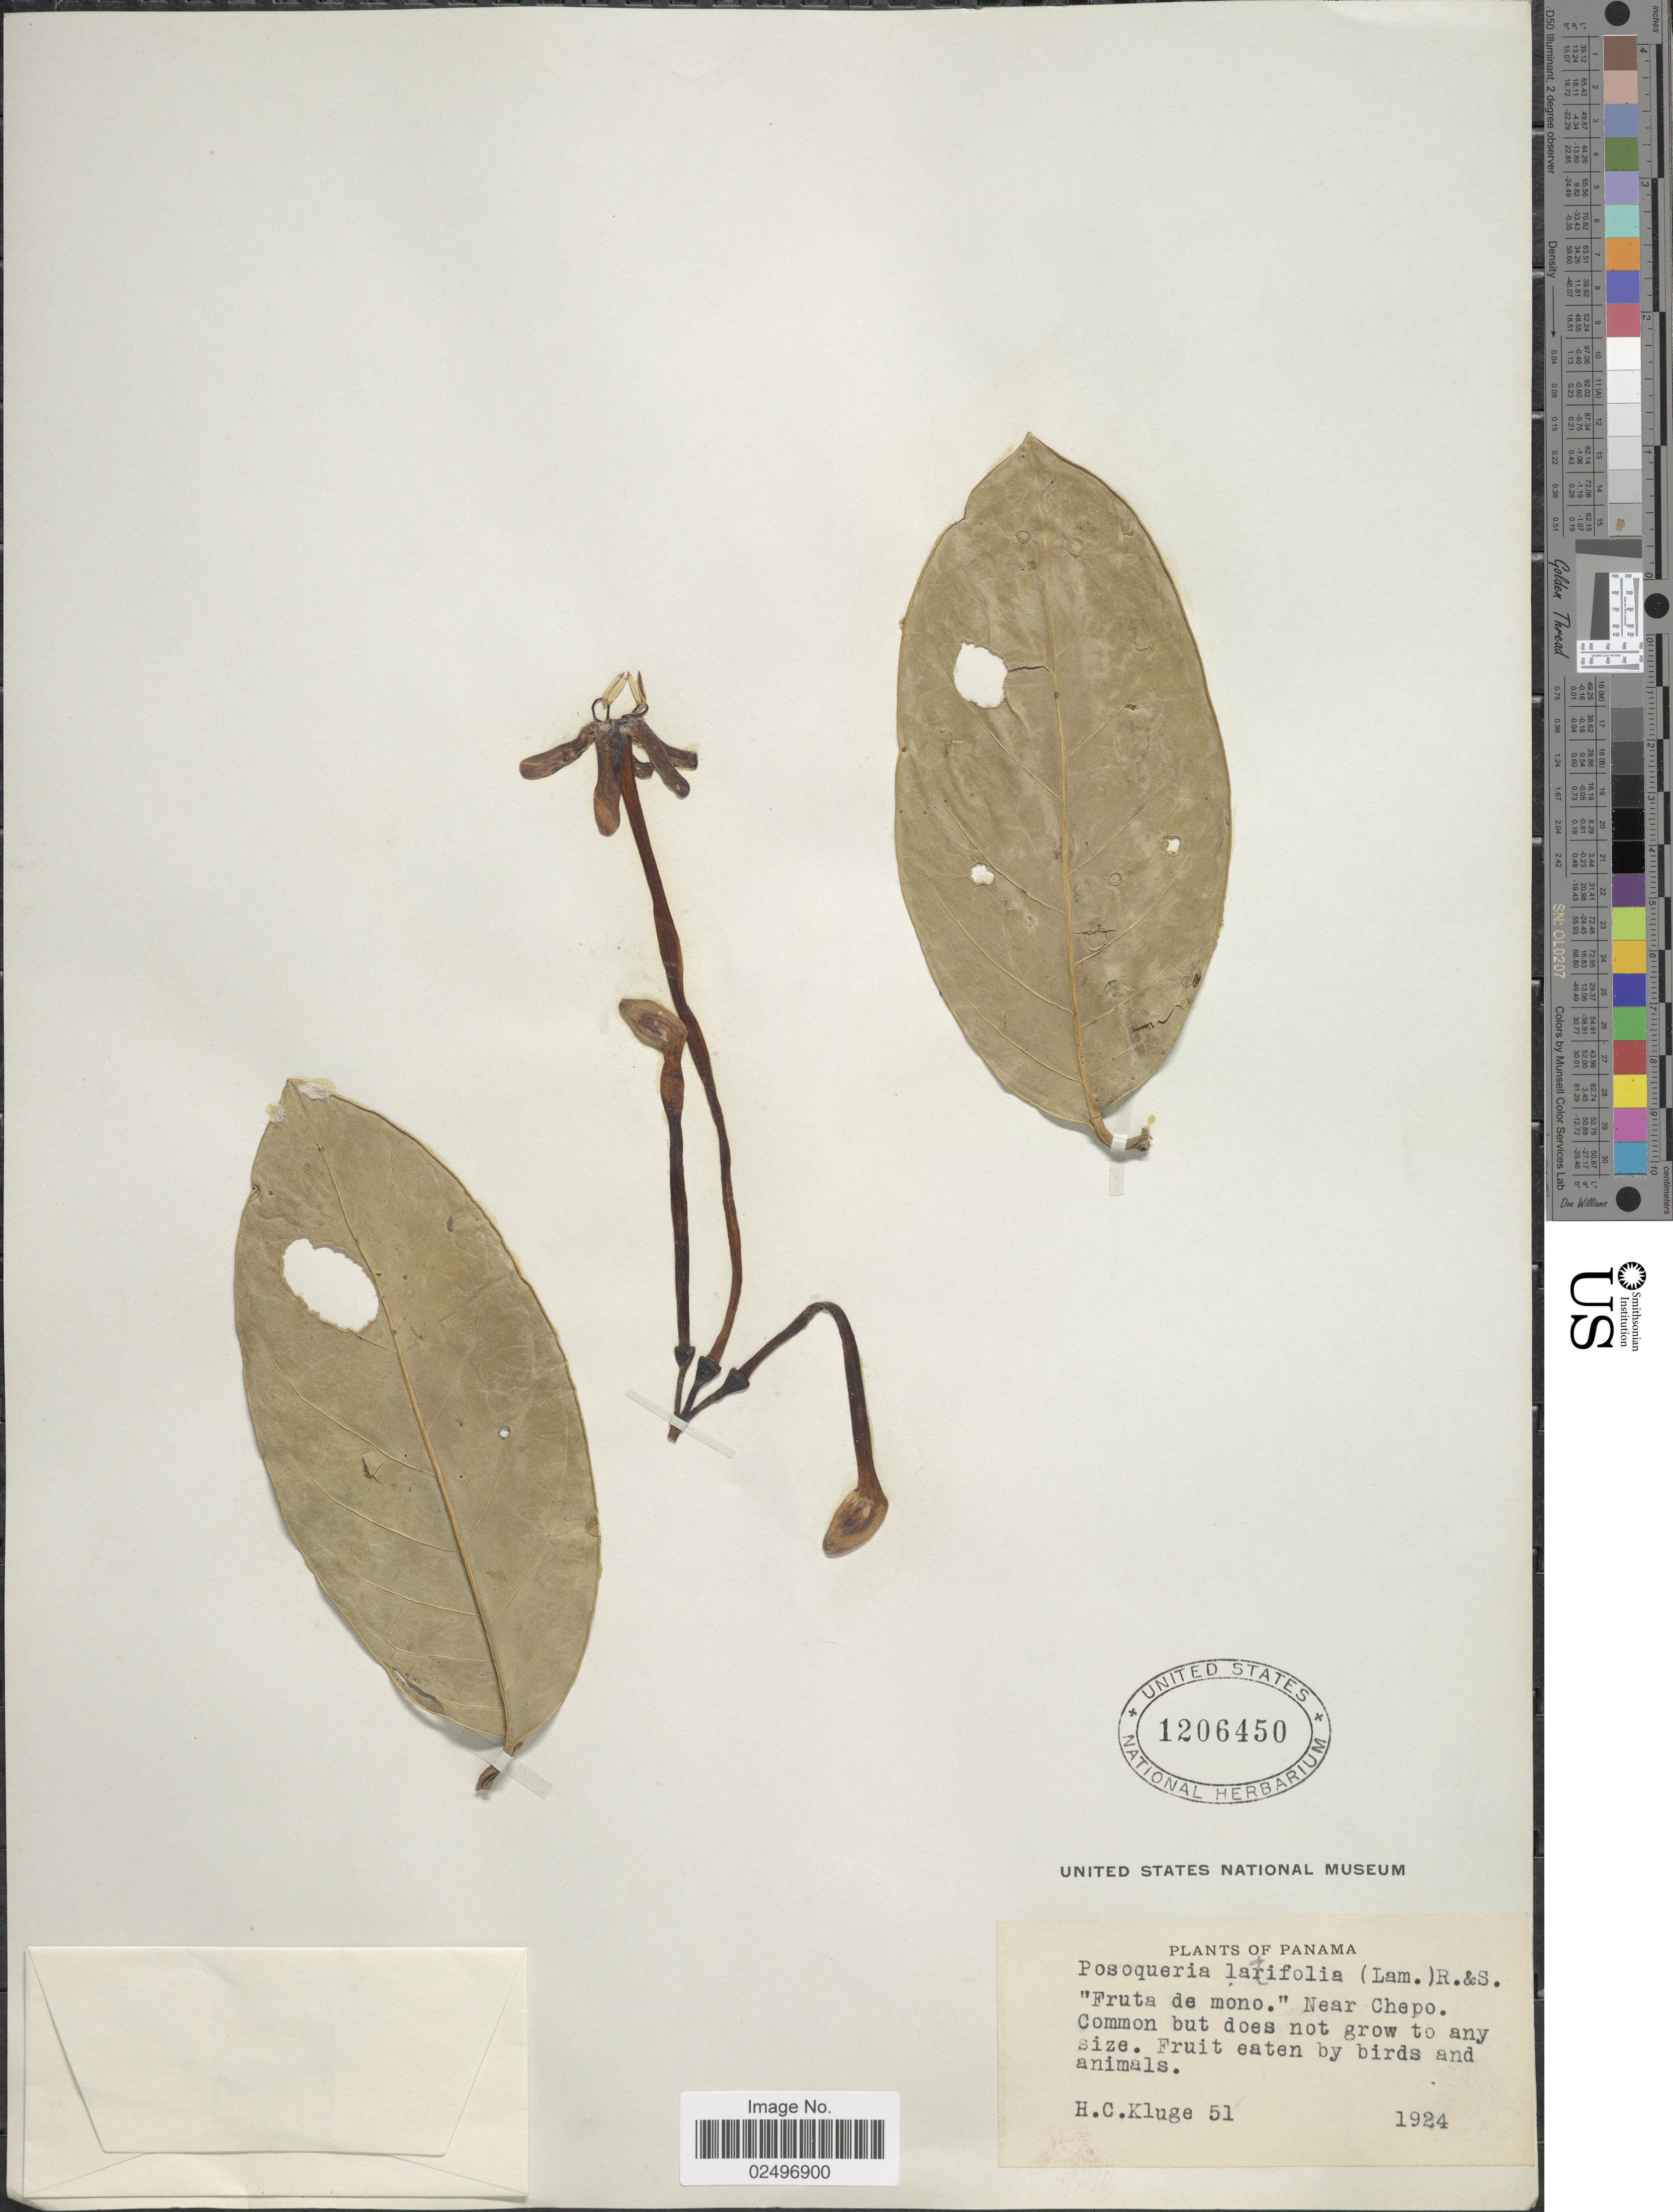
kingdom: Plantae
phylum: Tracheophyta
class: Magnoliopsida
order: Gentianales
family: Rubiaceae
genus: Posoqueria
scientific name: Posoqueria latifolia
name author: (Rudge) Roem. & Schult.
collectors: H. C. Kluge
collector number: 51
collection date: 1924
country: Panama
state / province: Panamá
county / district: Chepo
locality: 'Fruto de mono' Near Chepo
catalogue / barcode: US 1206450